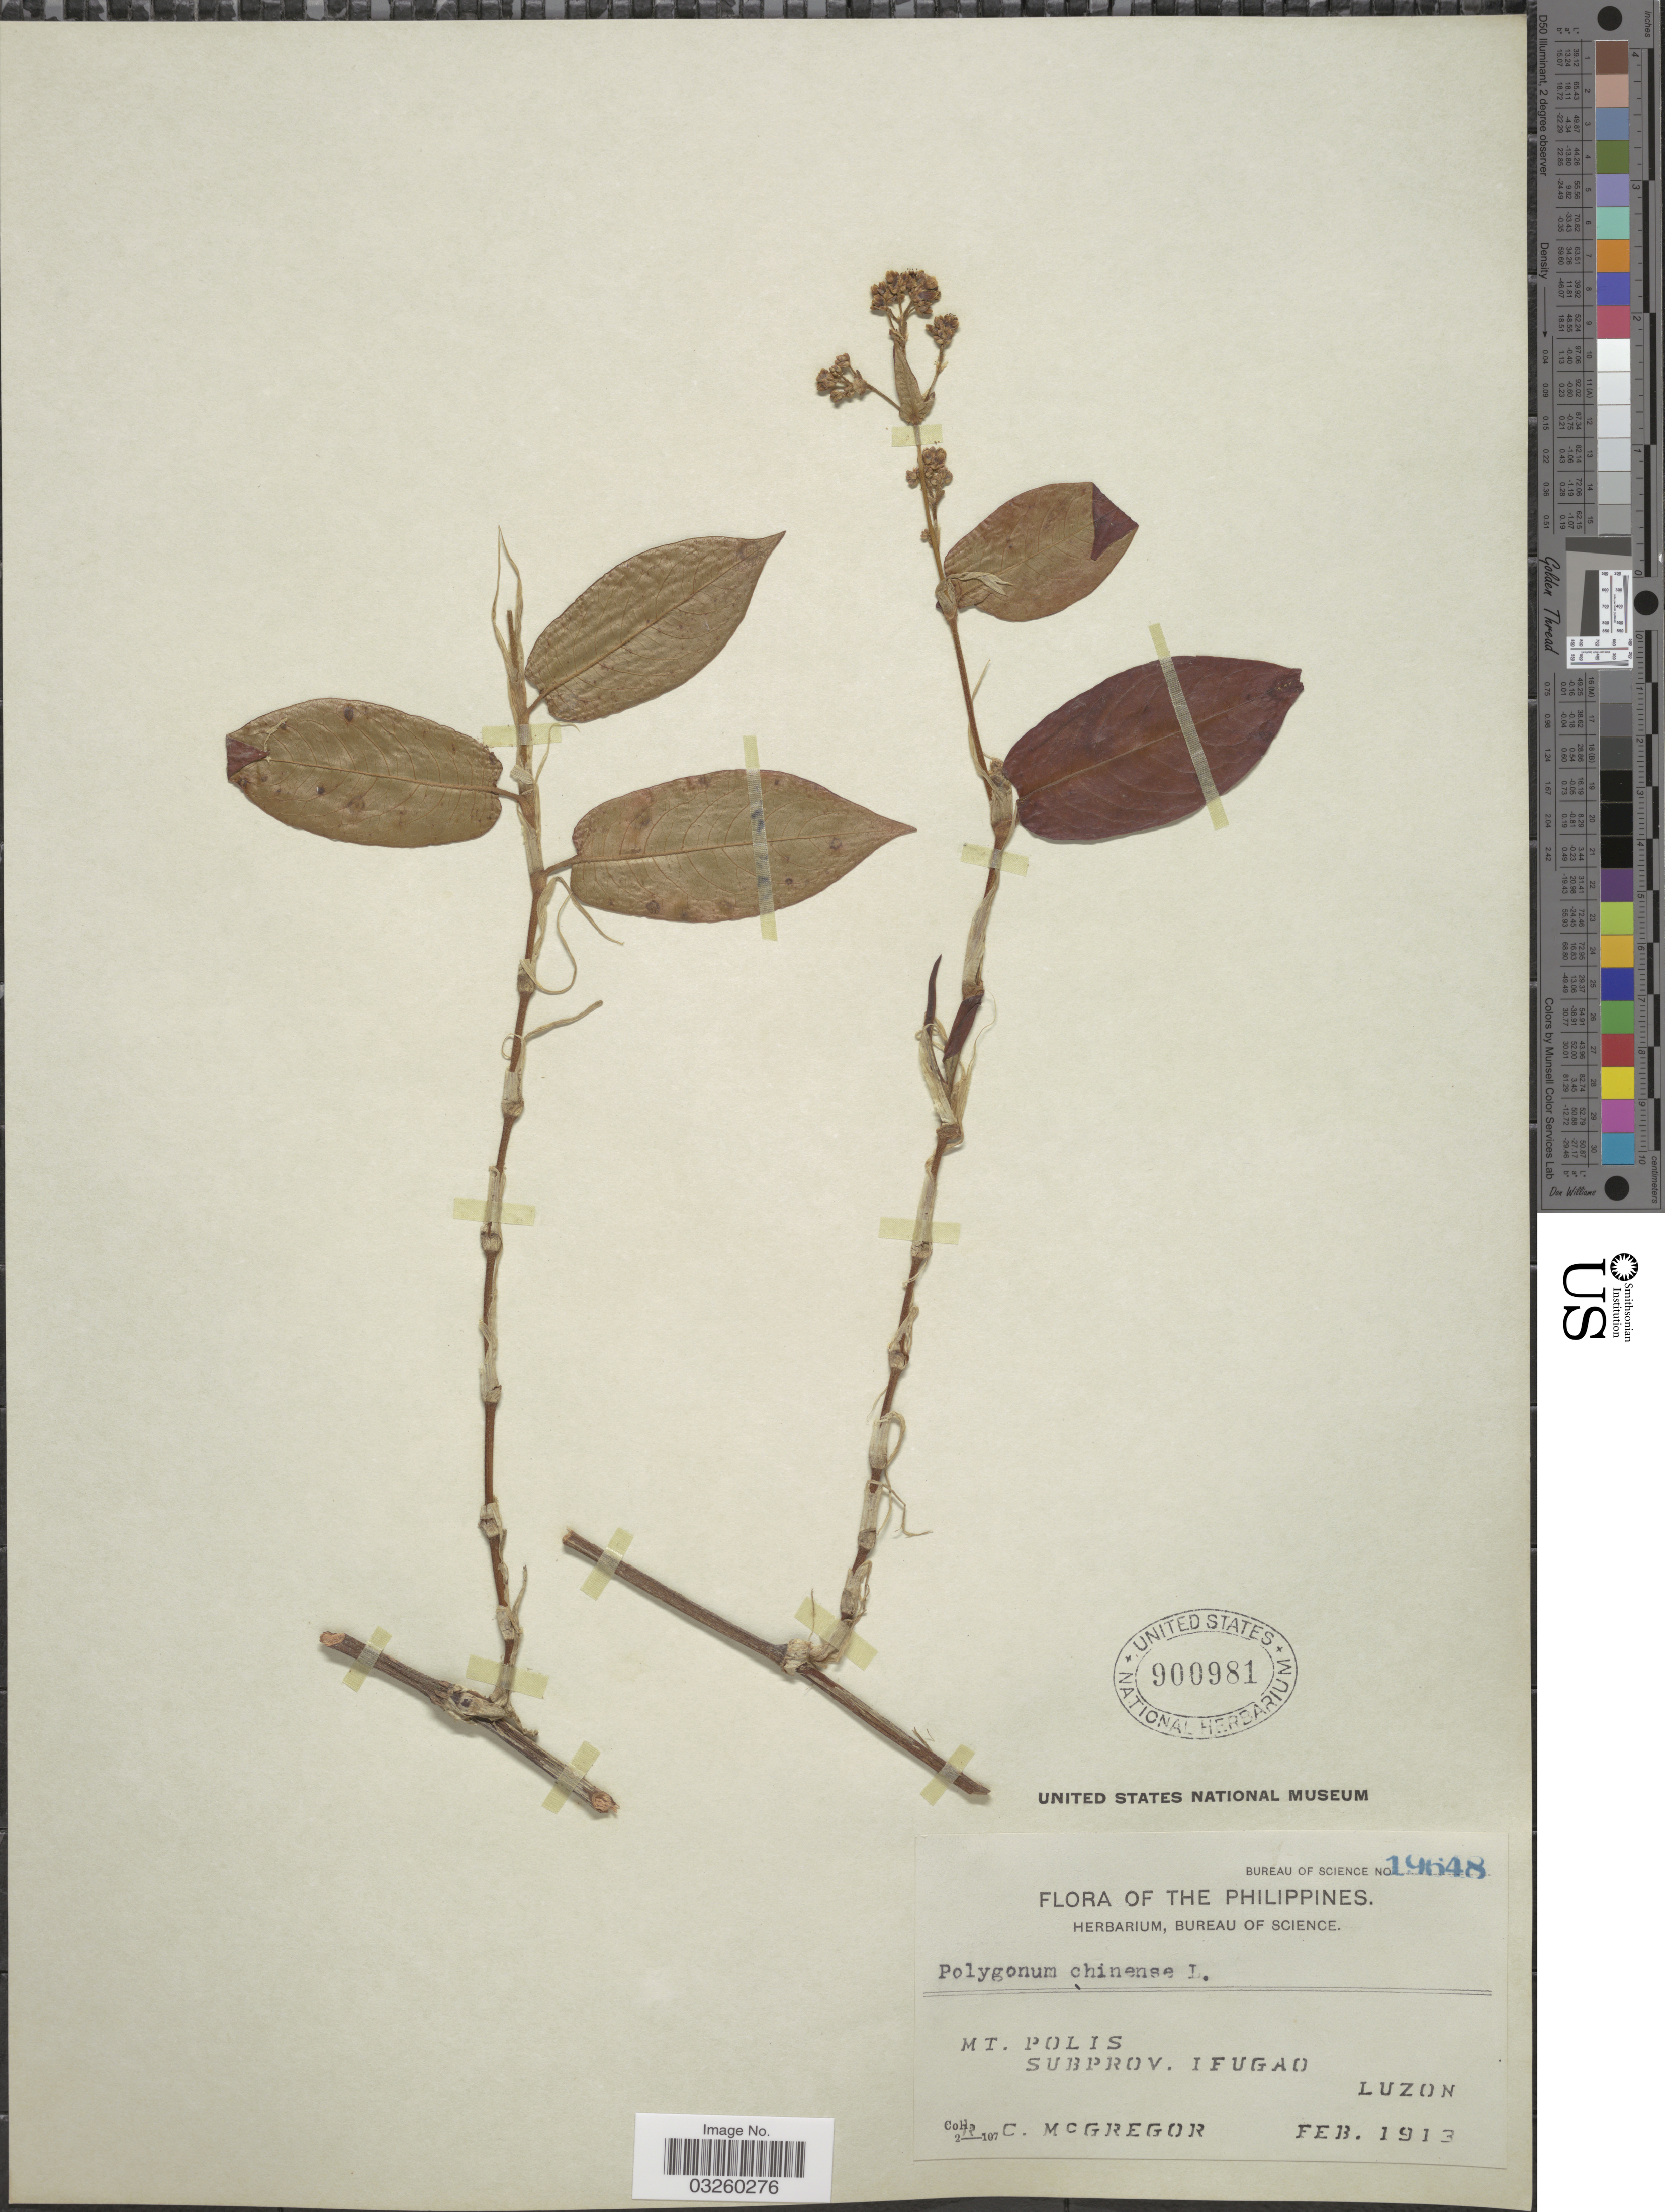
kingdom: Plantae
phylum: Tracheophyta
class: Magnoliopsida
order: Caryophyllales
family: Polygonaceae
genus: Polygonum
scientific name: Polygonum chinense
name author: L.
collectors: R. C. McGregor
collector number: Bureau of Science 19648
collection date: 1913-02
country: Philippines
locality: Mt. Polis. Subprov. Ifugao. Luzon.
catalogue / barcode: US 900981